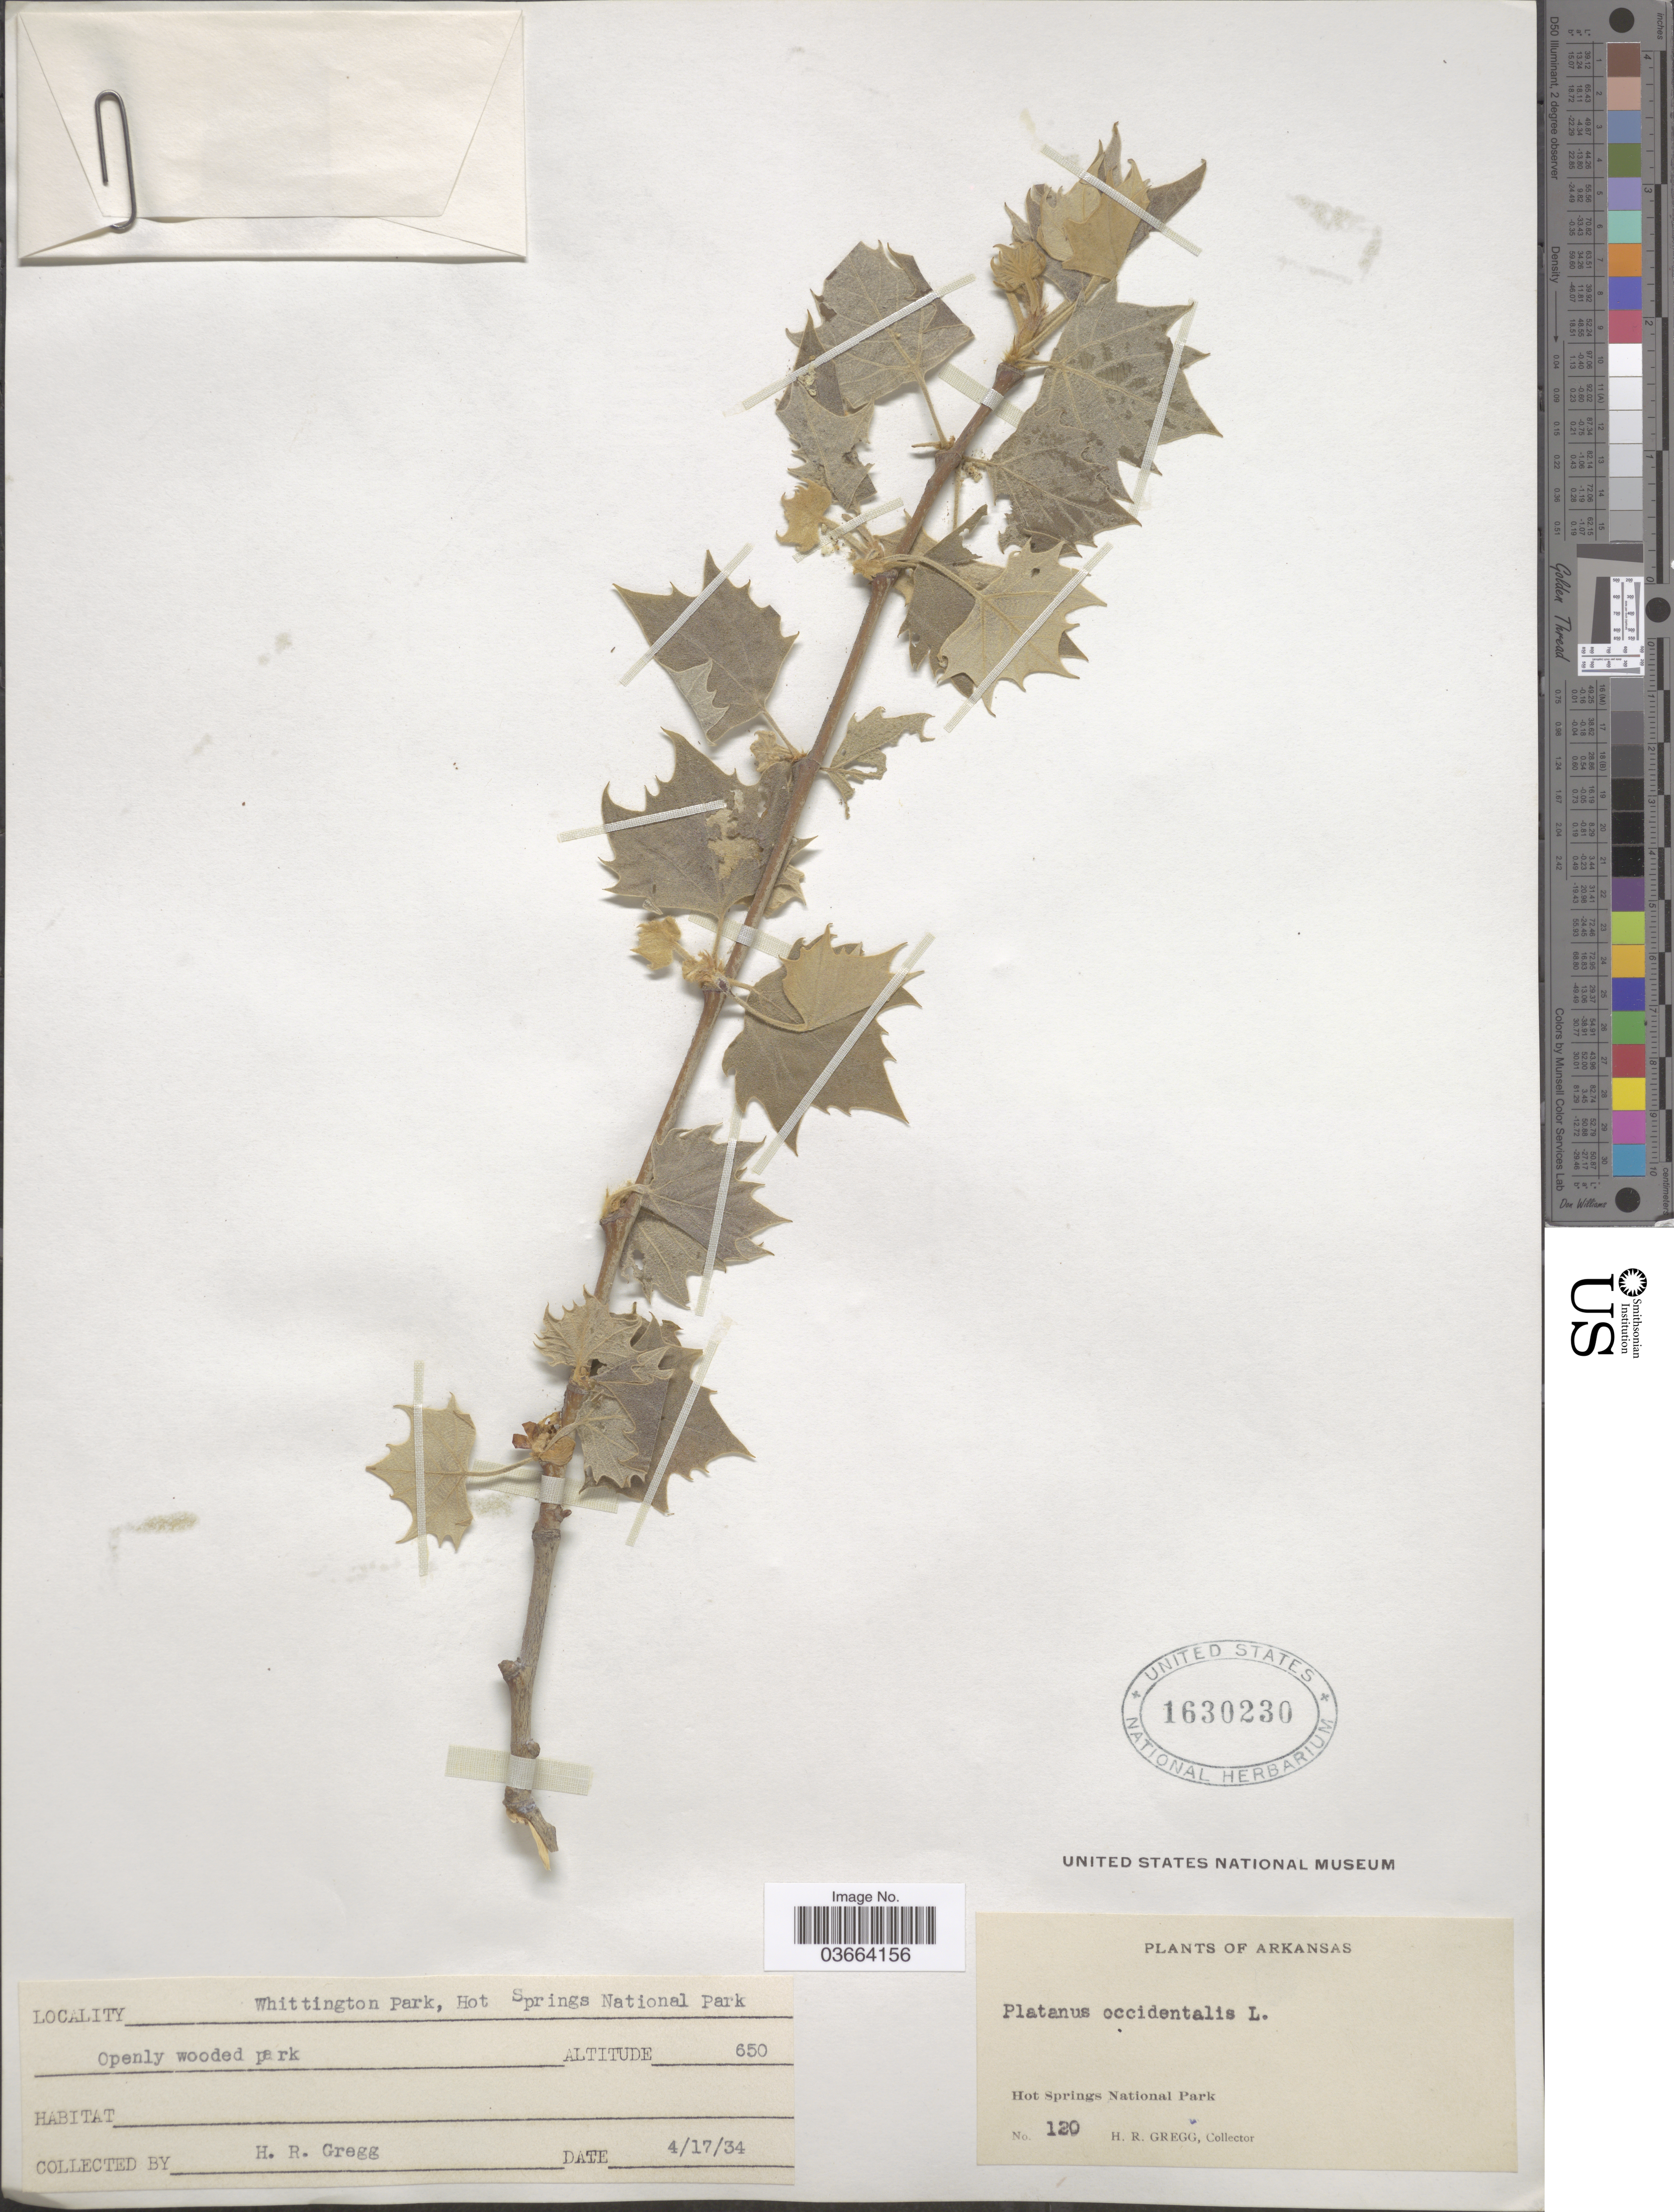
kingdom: Plantae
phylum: Tracheophyta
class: Magnoliopsida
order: Proteales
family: Platanaceae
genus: Platanus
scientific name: Platanus occidentalis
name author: L.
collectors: H. Gregg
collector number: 120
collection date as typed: Transcribed d/m/y: 17/4/34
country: United States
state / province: Arkansas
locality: Whittington Park, Hot Springs National Park.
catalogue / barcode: US 1630230